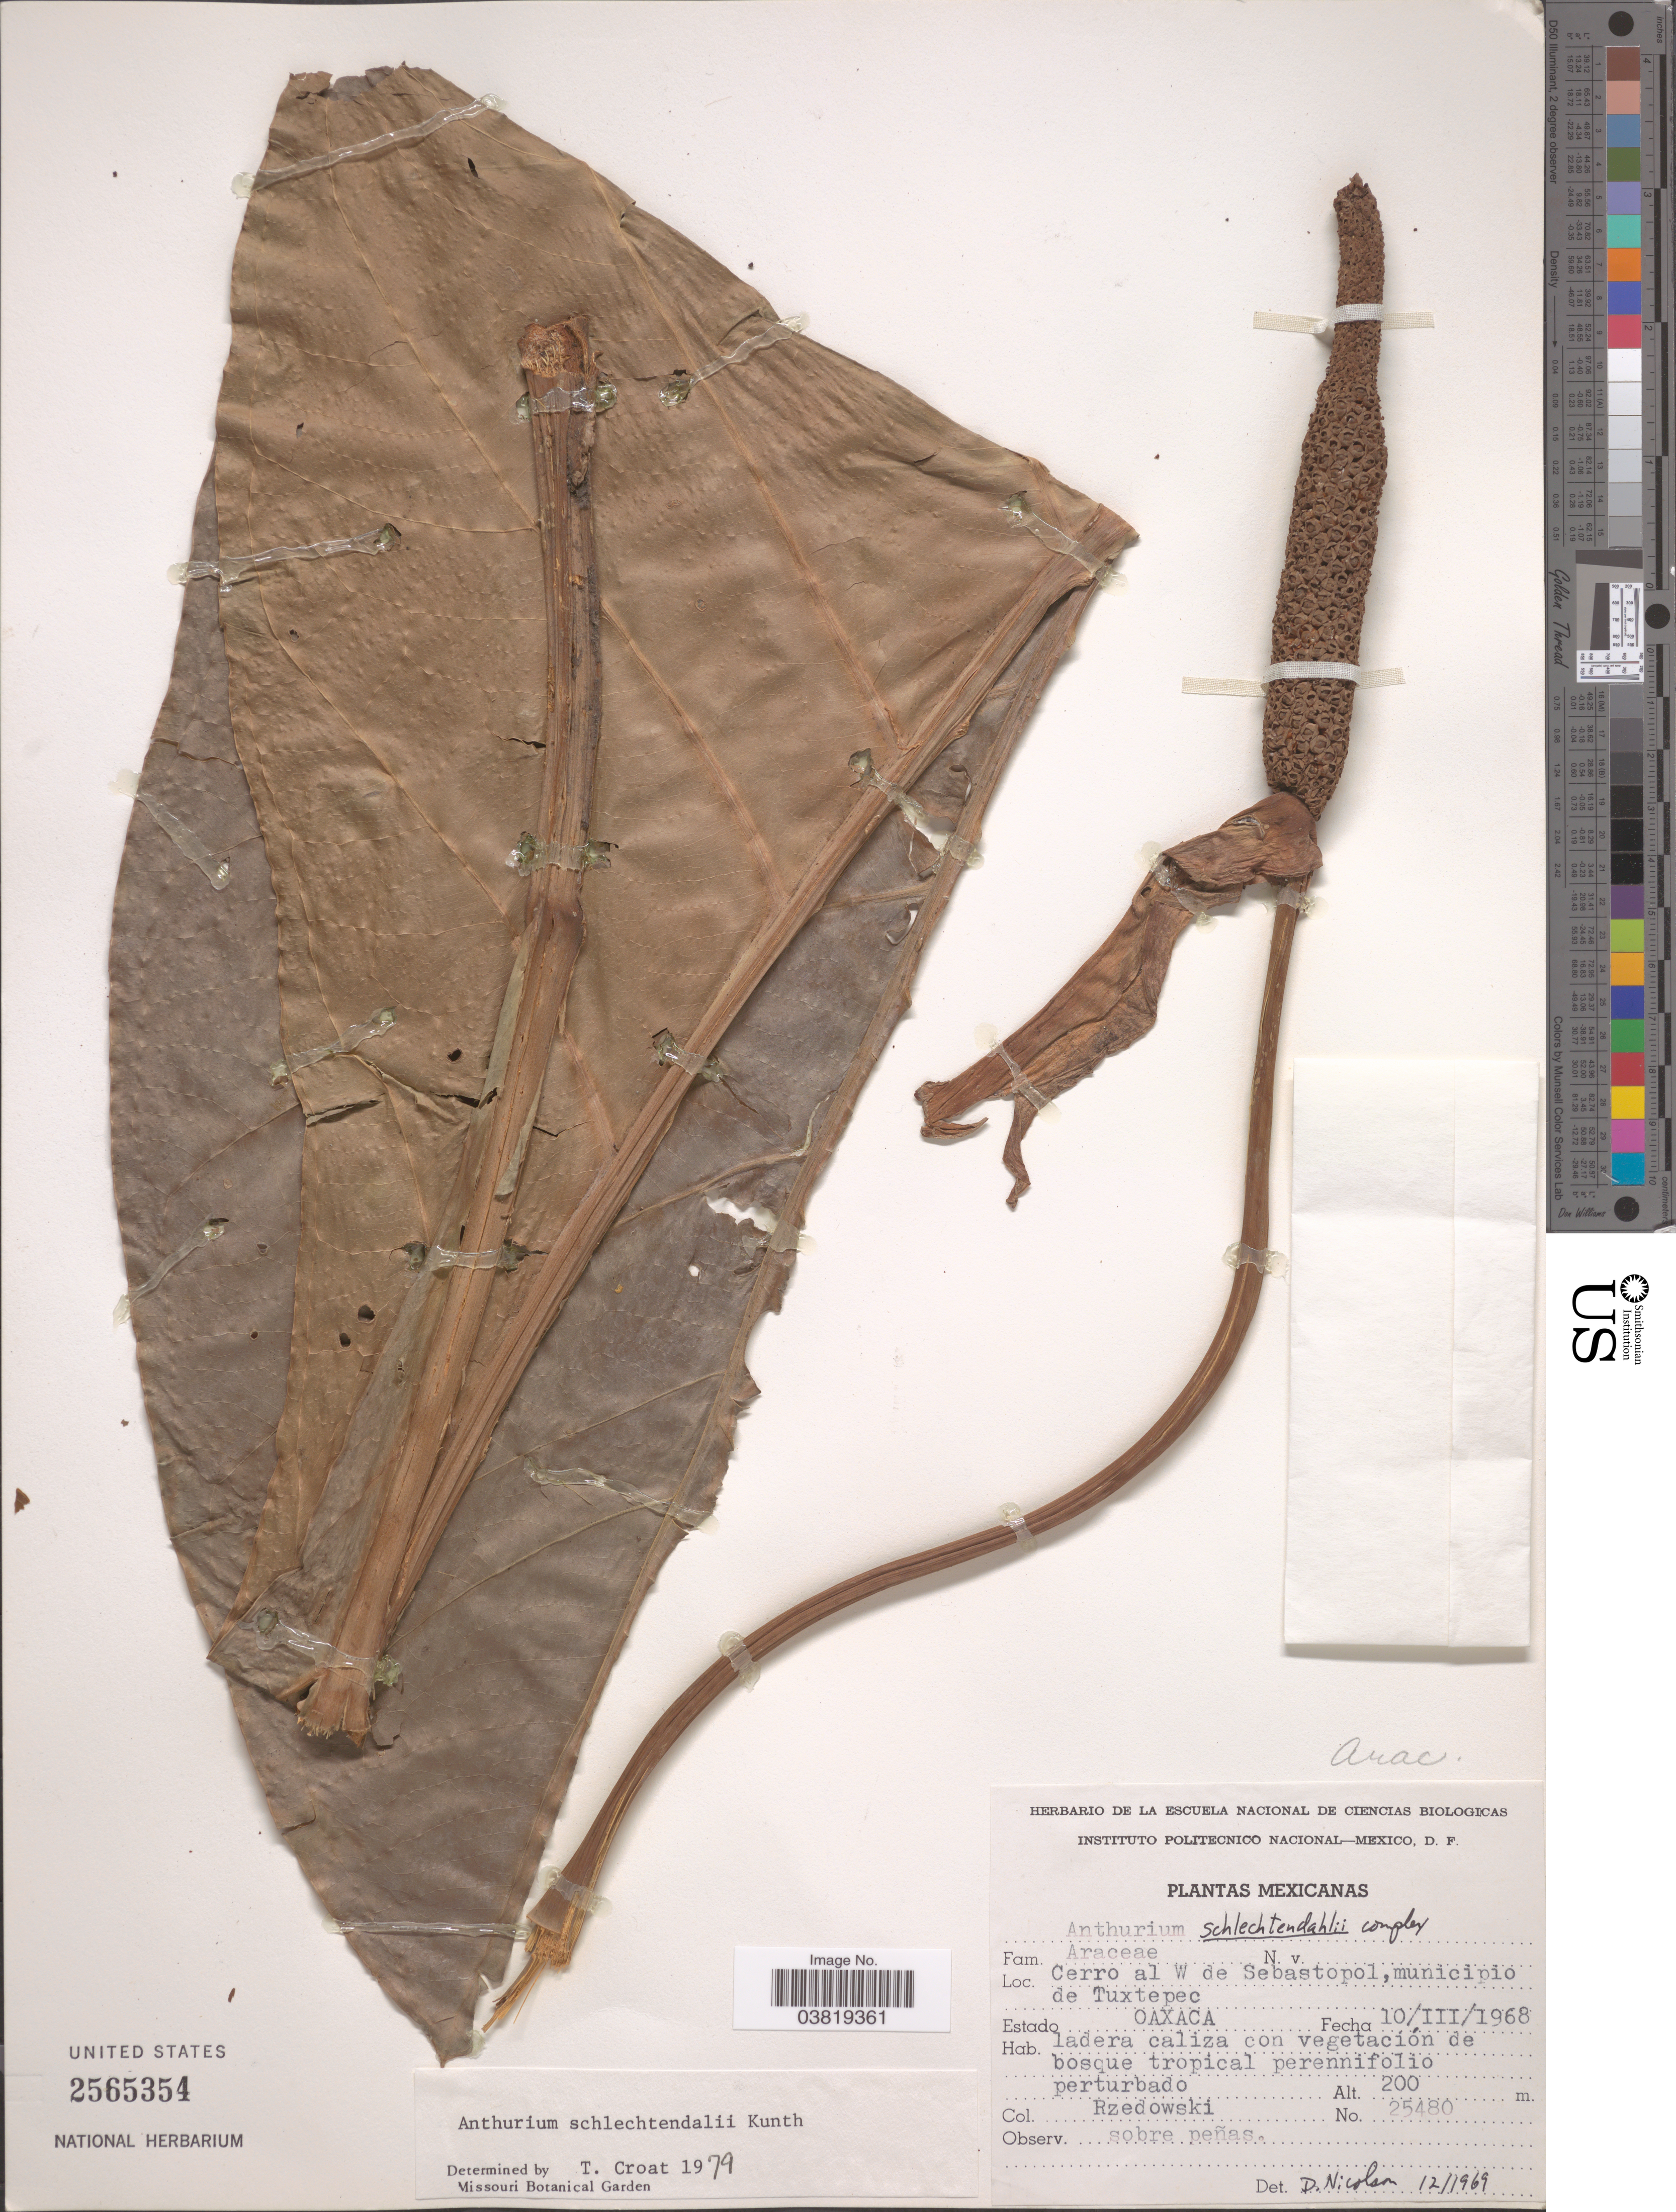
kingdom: Plantae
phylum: Tracheophyta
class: Liliopsida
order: Alismatales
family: Araceae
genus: Anthurium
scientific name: Anthurium schlechtendalii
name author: Kunth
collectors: Rzedowski, --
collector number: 25480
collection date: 1968-03-10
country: Mexico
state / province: Oaxaca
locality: Cerro al W de Sebastopol, municipio de Tuxtepec.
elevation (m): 200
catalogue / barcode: US 2565354